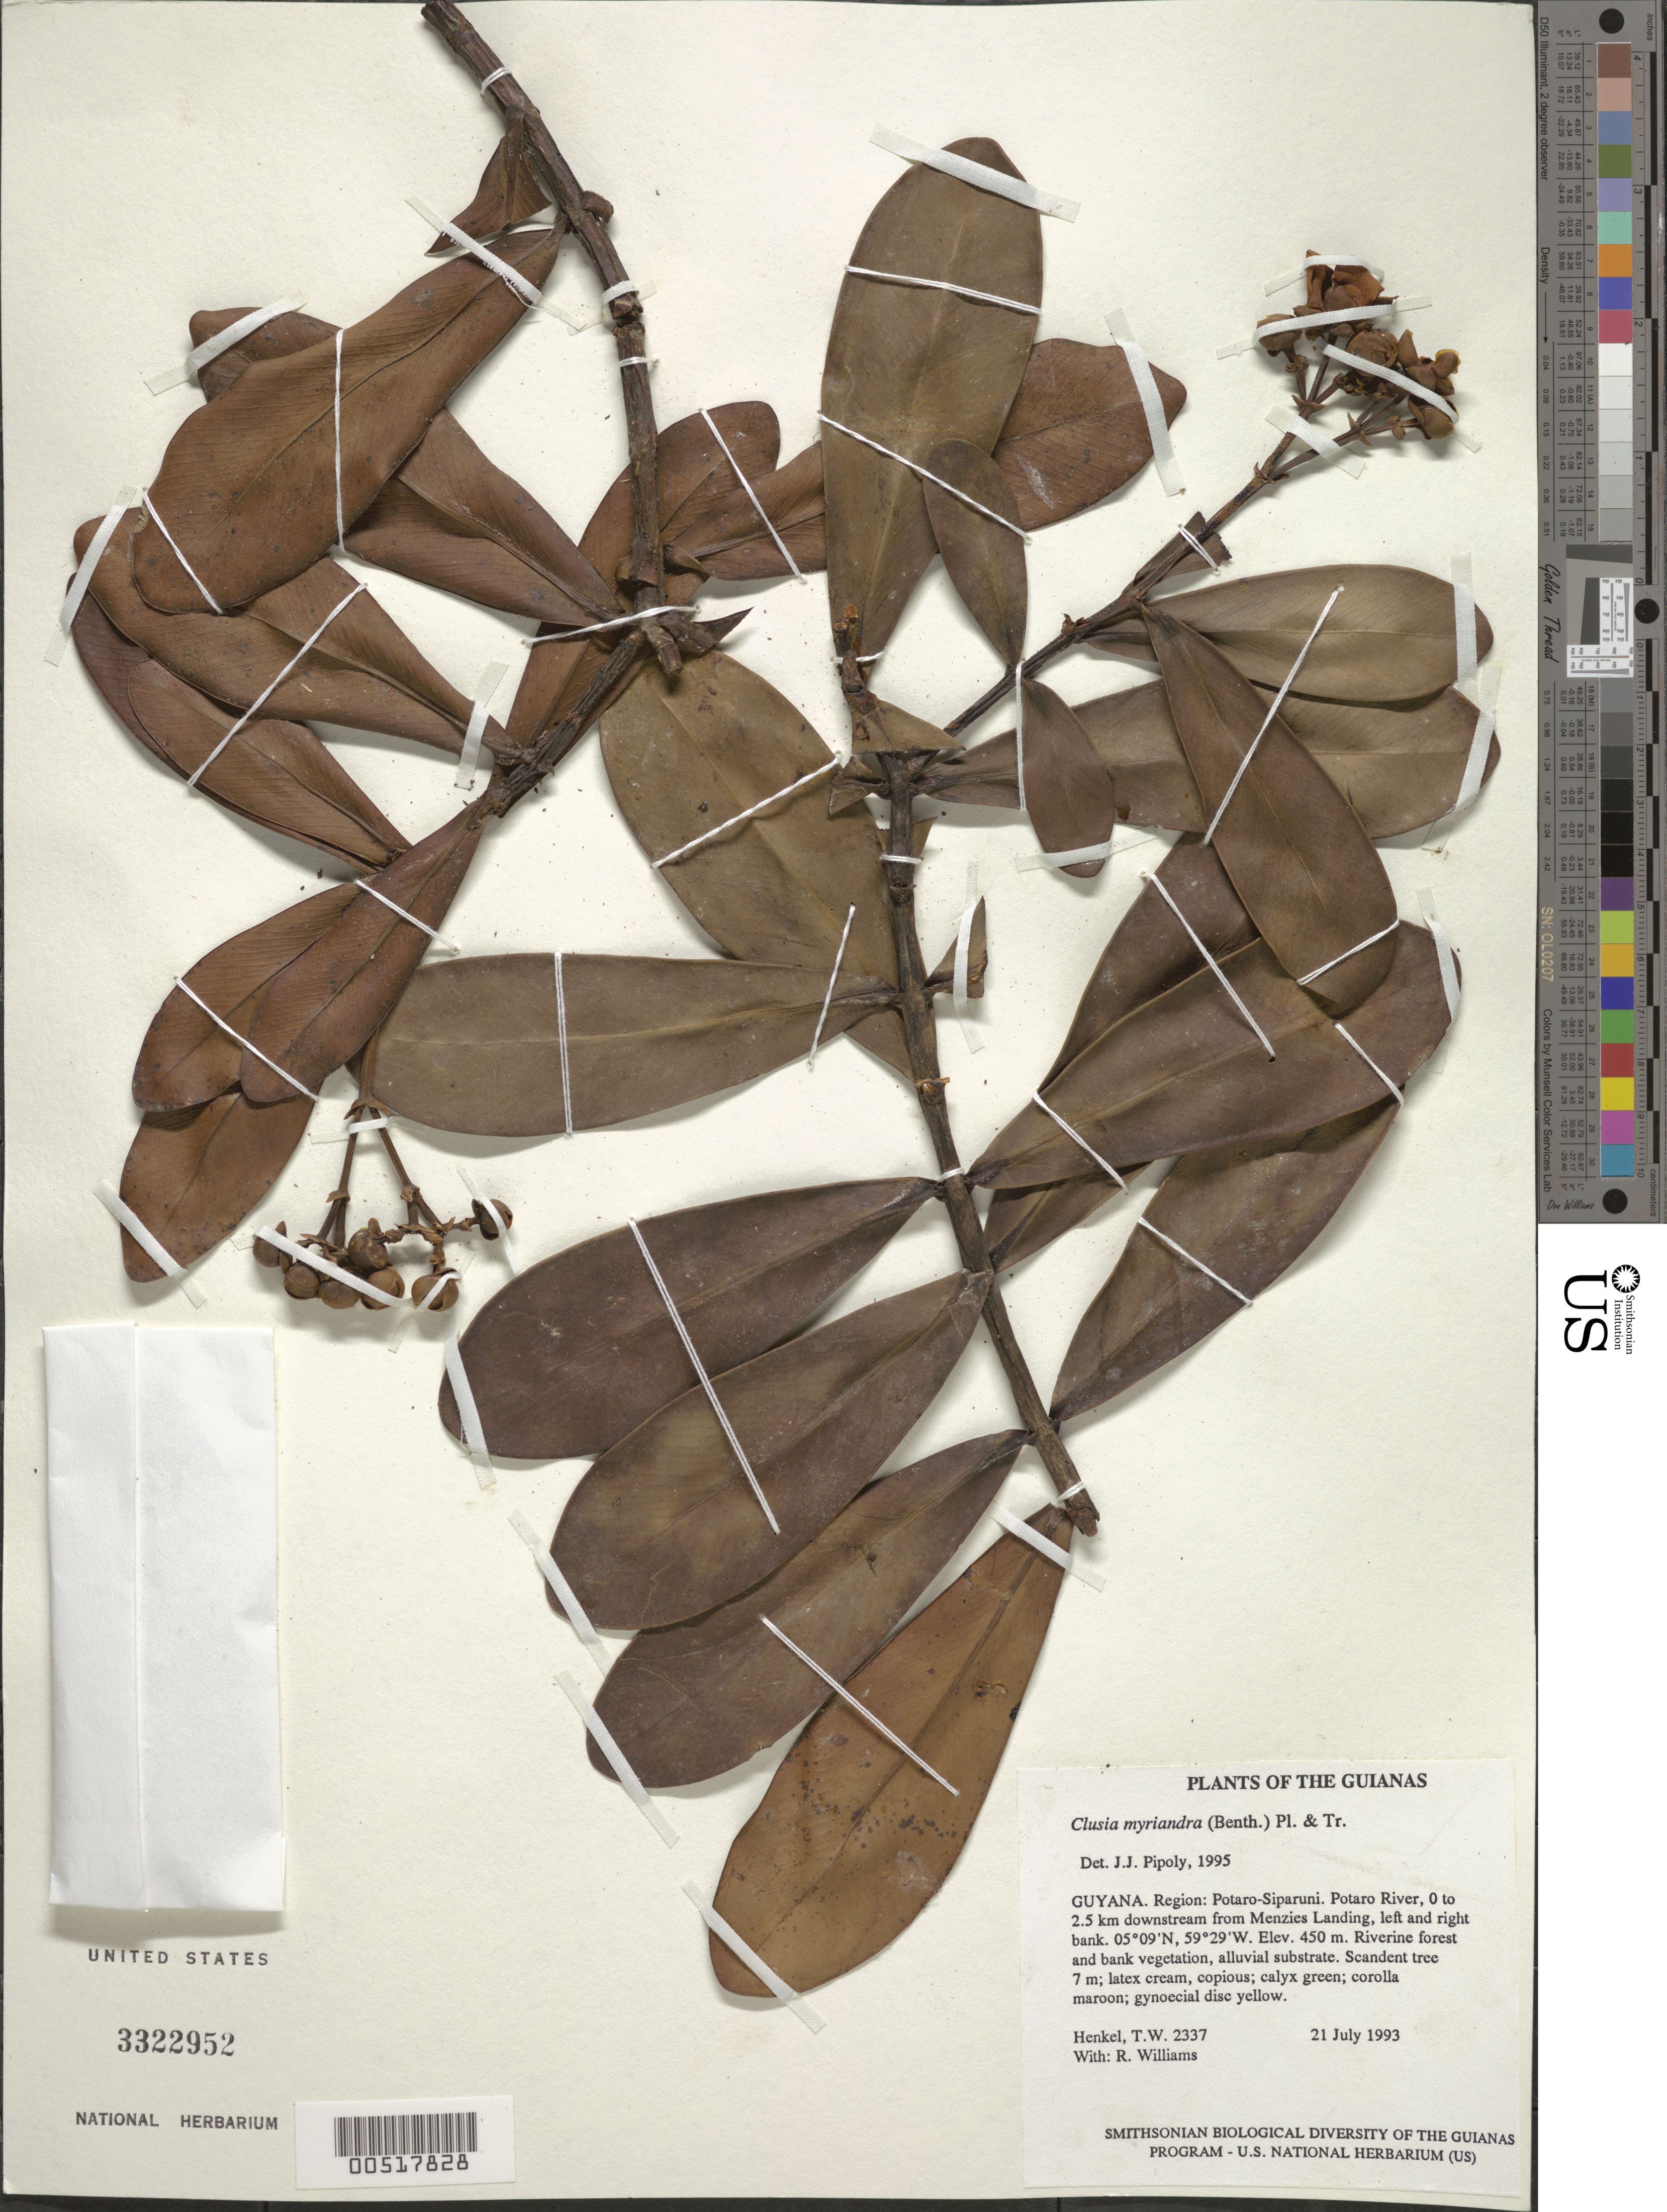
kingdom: Plantae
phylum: Tracheophyta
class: Magnoliopsida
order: Malpighiales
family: Clusiaceae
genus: Clusia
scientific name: Clusia myriandra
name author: (Benth.) Planch. & Triana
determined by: Pipoly, J. J., III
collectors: T. Henkel & R. Williams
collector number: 2337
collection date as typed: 21 July 1993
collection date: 1993-07-21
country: Guyana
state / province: Potaro-Siparuni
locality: Potaro River, 0 to 2.5 km downstream from Menzies Landing, left and right bank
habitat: Riverine forest and bank vegetation, alluvial substrate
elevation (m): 450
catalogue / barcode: US 3322952